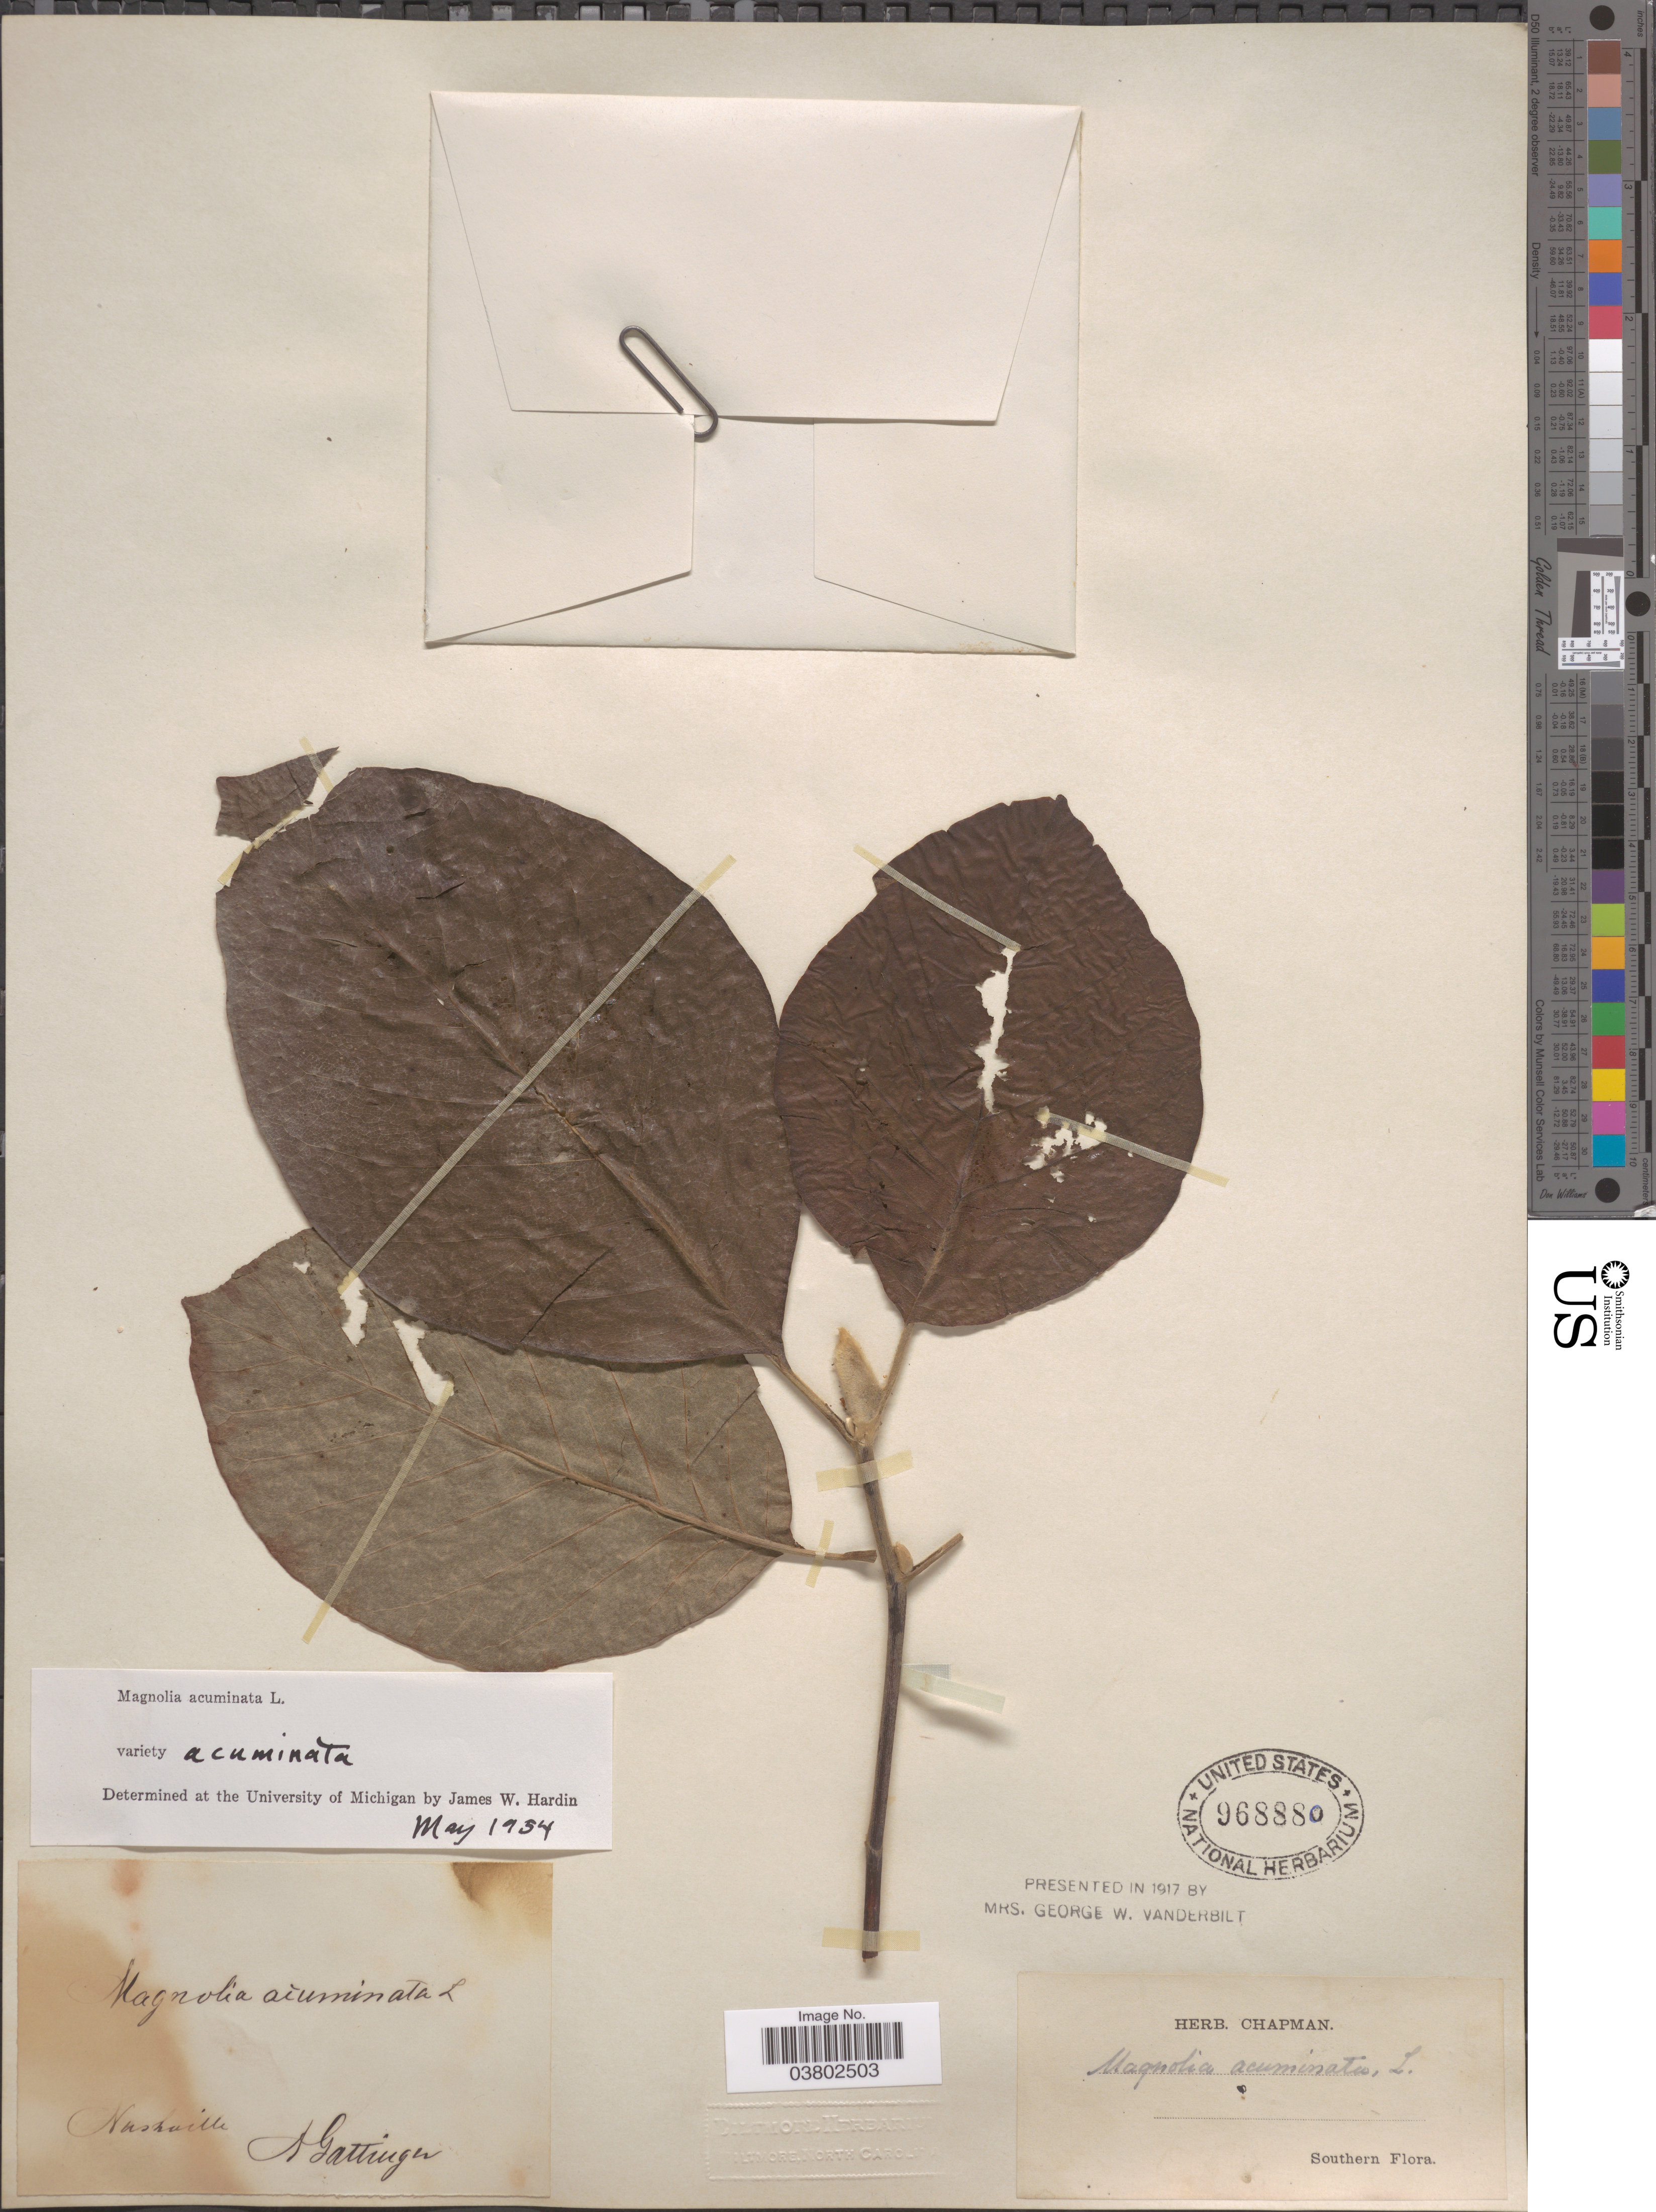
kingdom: Plantae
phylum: Tracheophyta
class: Magnoliopsida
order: Magnoliales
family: Magnoliaceae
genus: Magnolia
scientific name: Magnolia acuminata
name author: (L.) L.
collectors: A. Gattinger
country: United States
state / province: Tennessee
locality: Nashville. Southern.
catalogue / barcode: US 968880